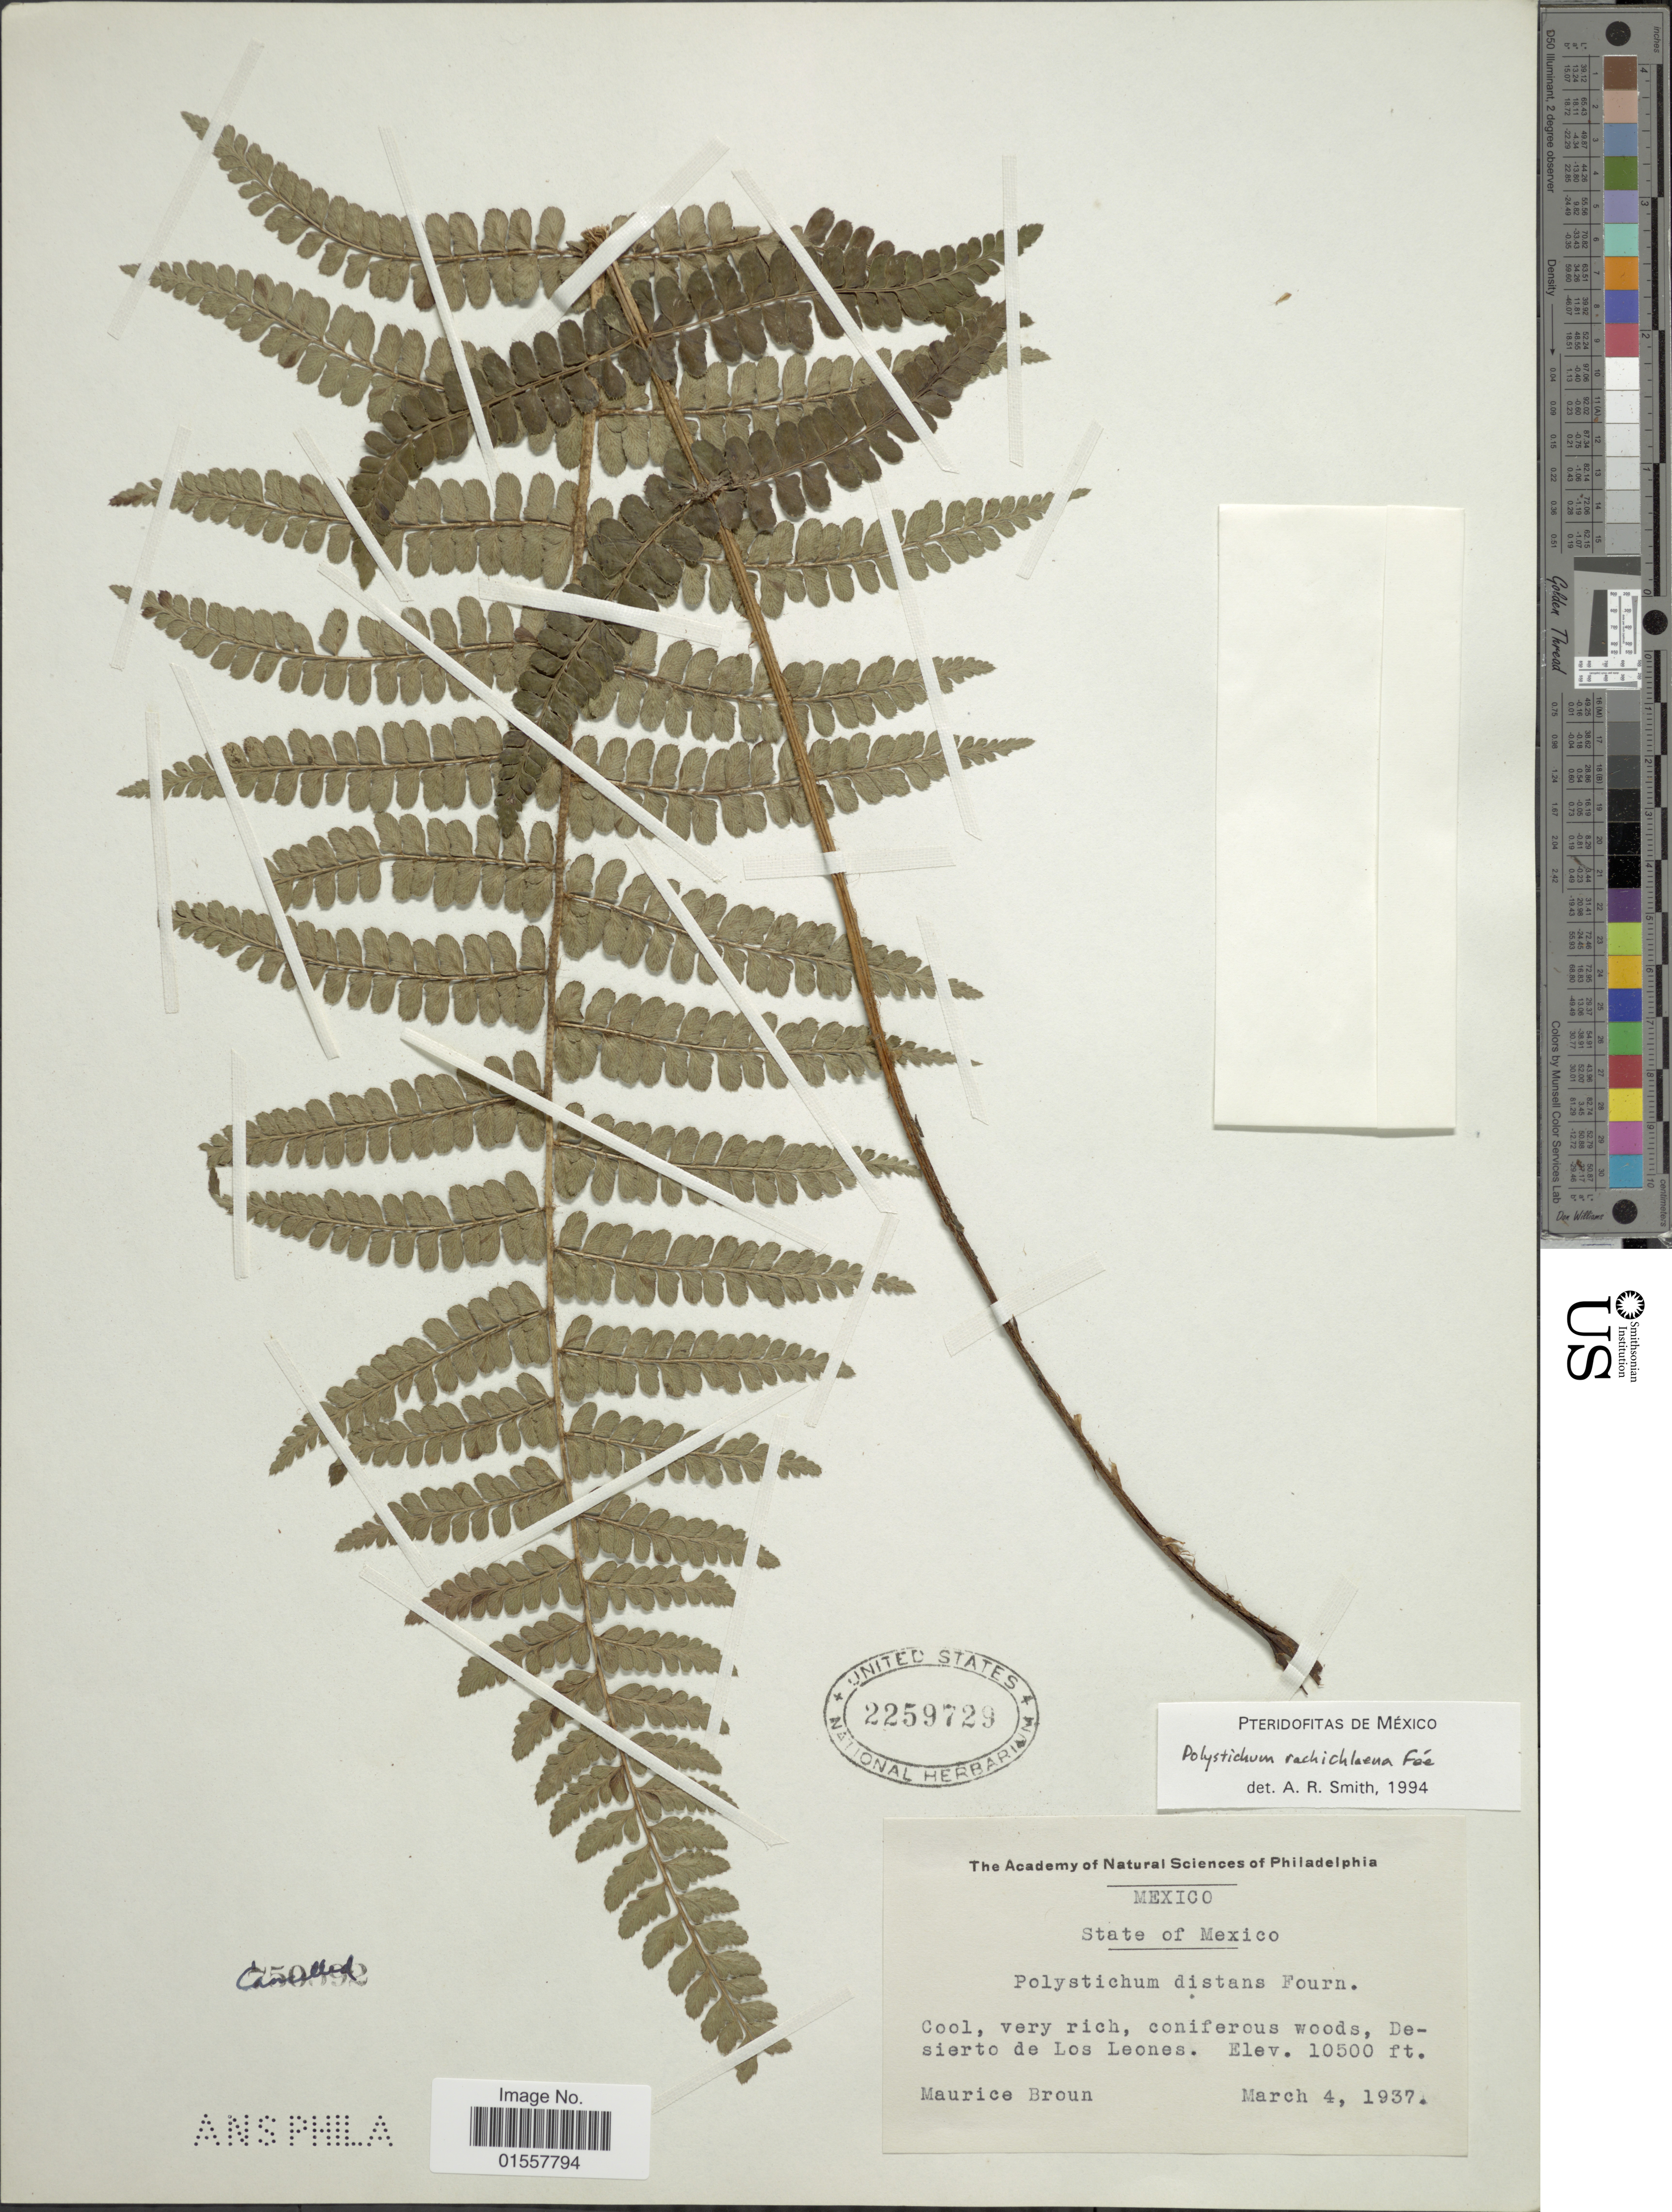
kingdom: Plantae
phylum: Tracheophyta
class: Polypodiopsida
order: Polypodiales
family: Dryopteridaceae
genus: Polystichum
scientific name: Polystichum rachichlaena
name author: Fée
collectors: M. Broun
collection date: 1937-03-04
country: Mexico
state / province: México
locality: State of Mexico, Desierto de Los Leones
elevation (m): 3200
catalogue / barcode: US 2259729